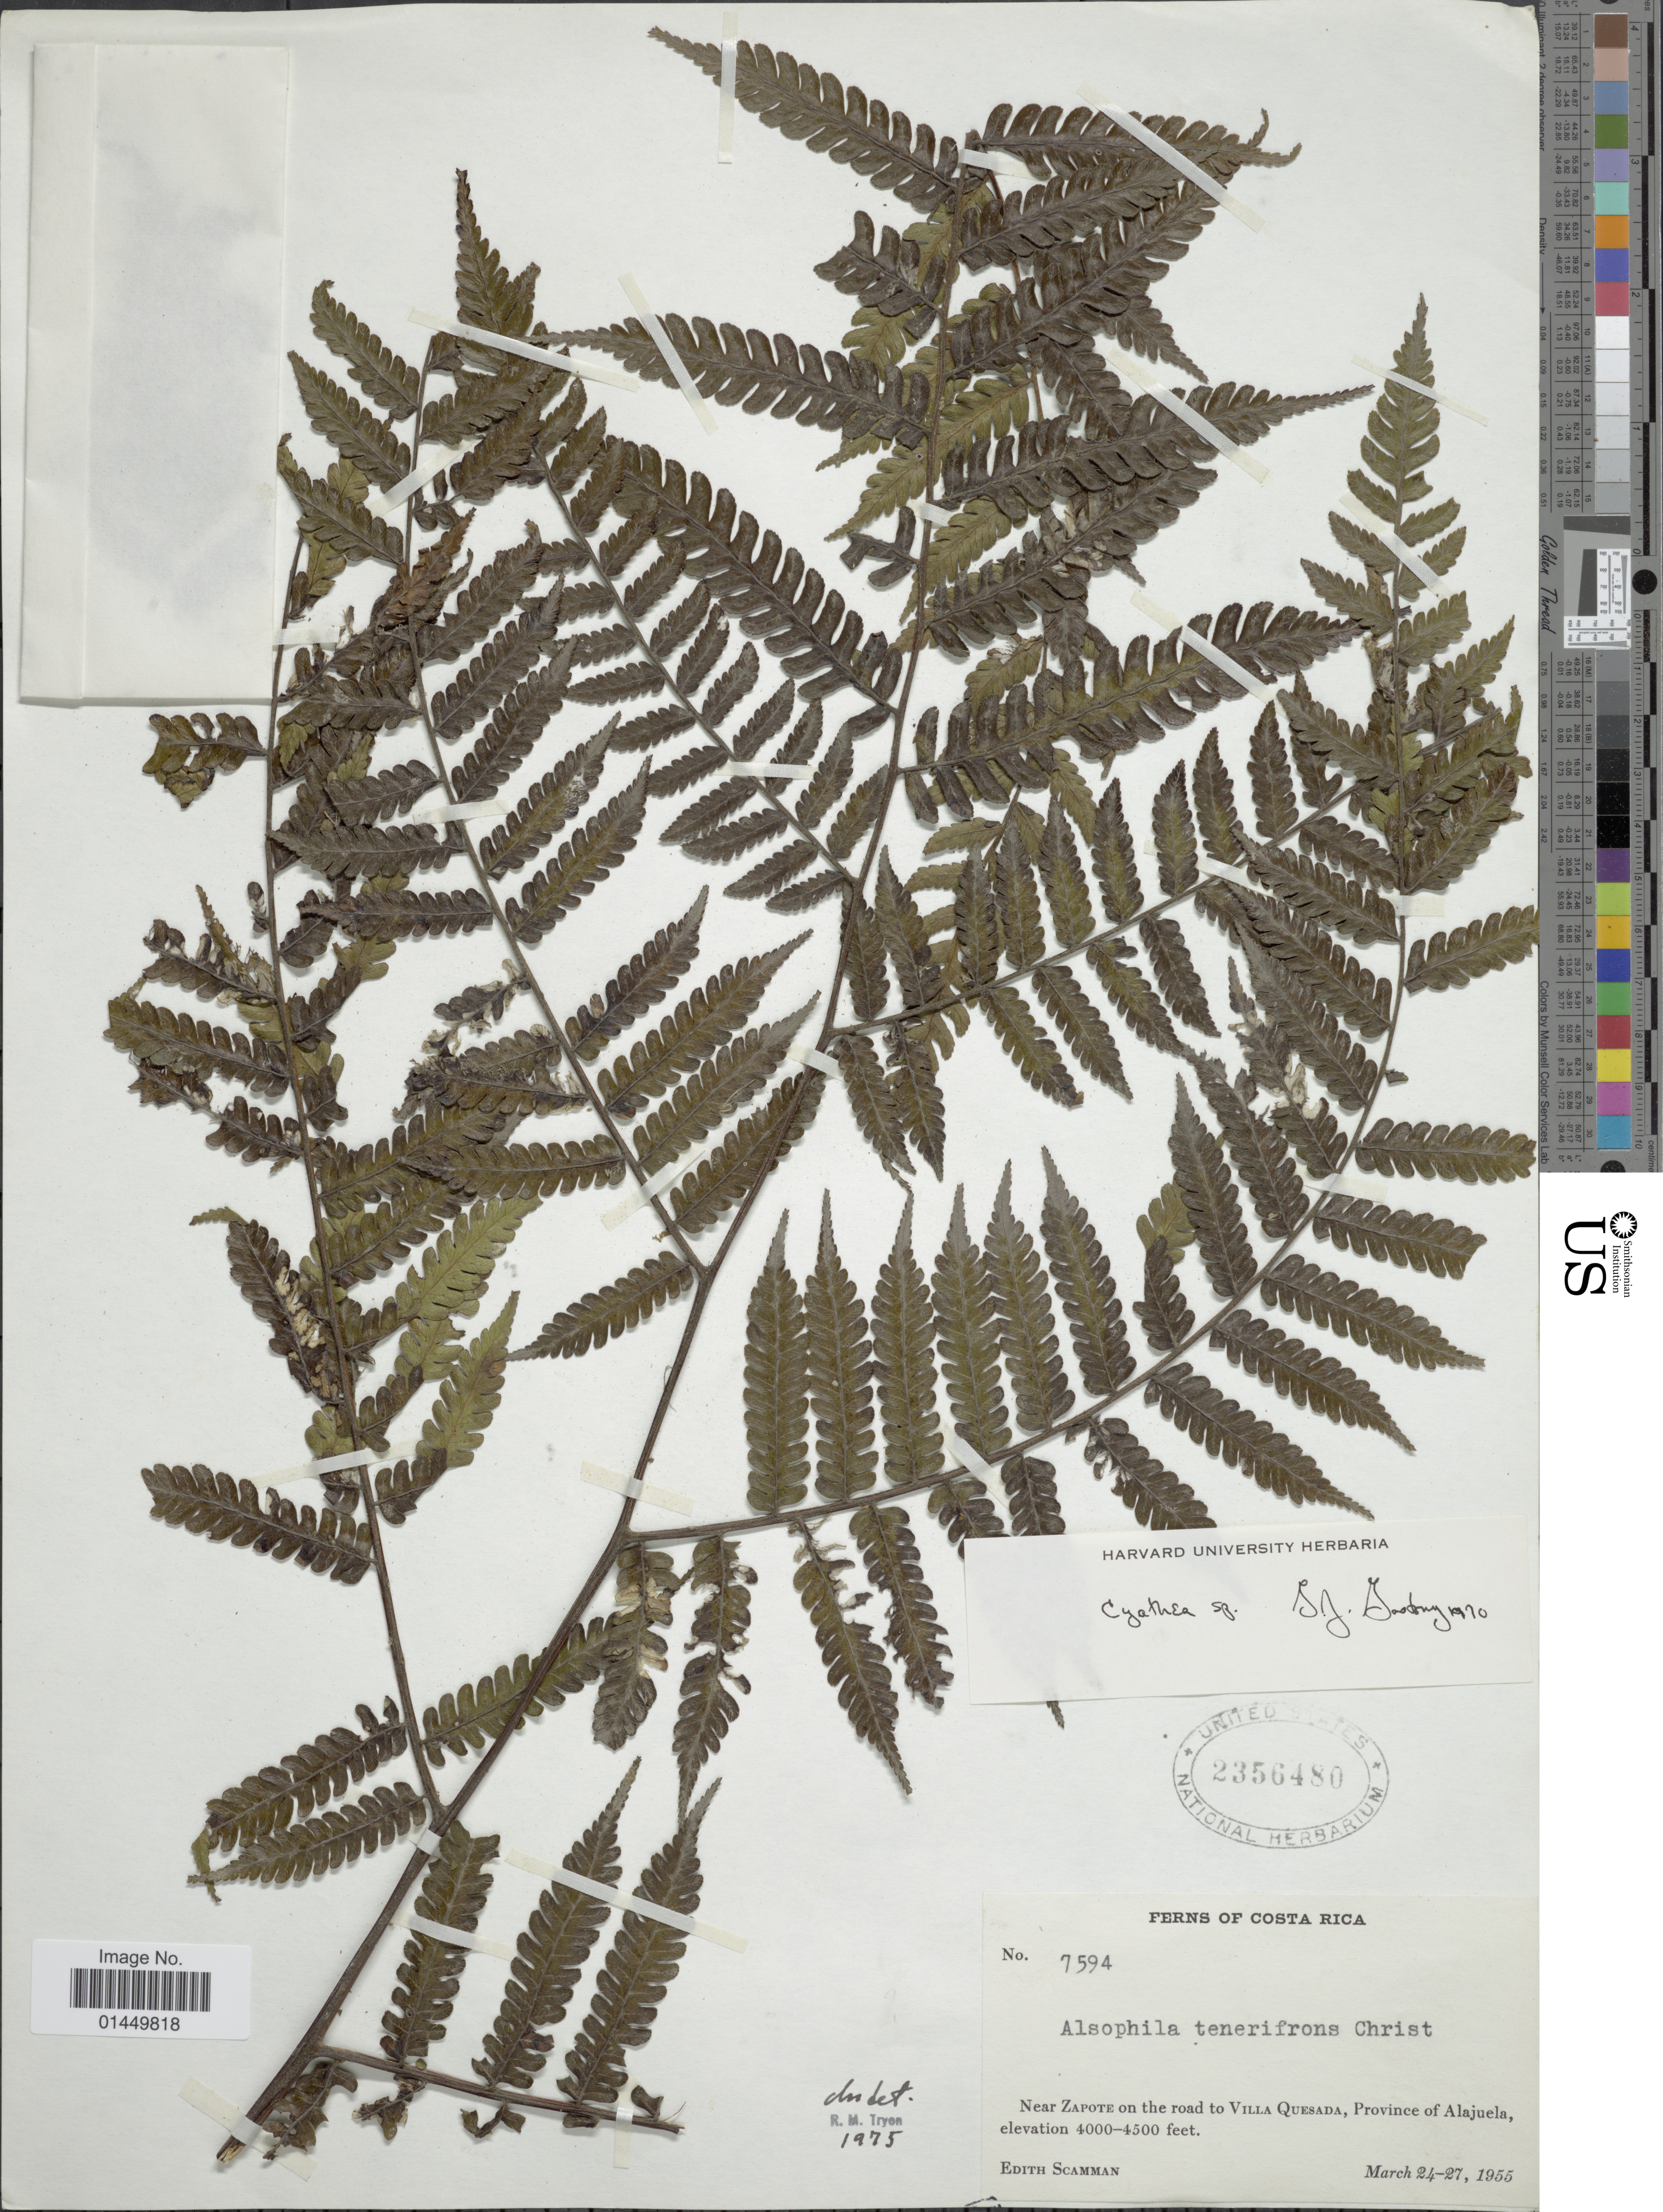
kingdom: Plantae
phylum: Tracheophyta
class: Polypodiopsida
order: Cyatheales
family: Cyatheaceae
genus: Cyathea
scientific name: Cyathea sp.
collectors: E. Scamman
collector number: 7594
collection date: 1955-03-24/1955-03-27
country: Costa Rica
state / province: Alajuela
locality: Near Zapote on the road to Villa Quesada, Province of Alajuela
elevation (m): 1219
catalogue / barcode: US 2356480